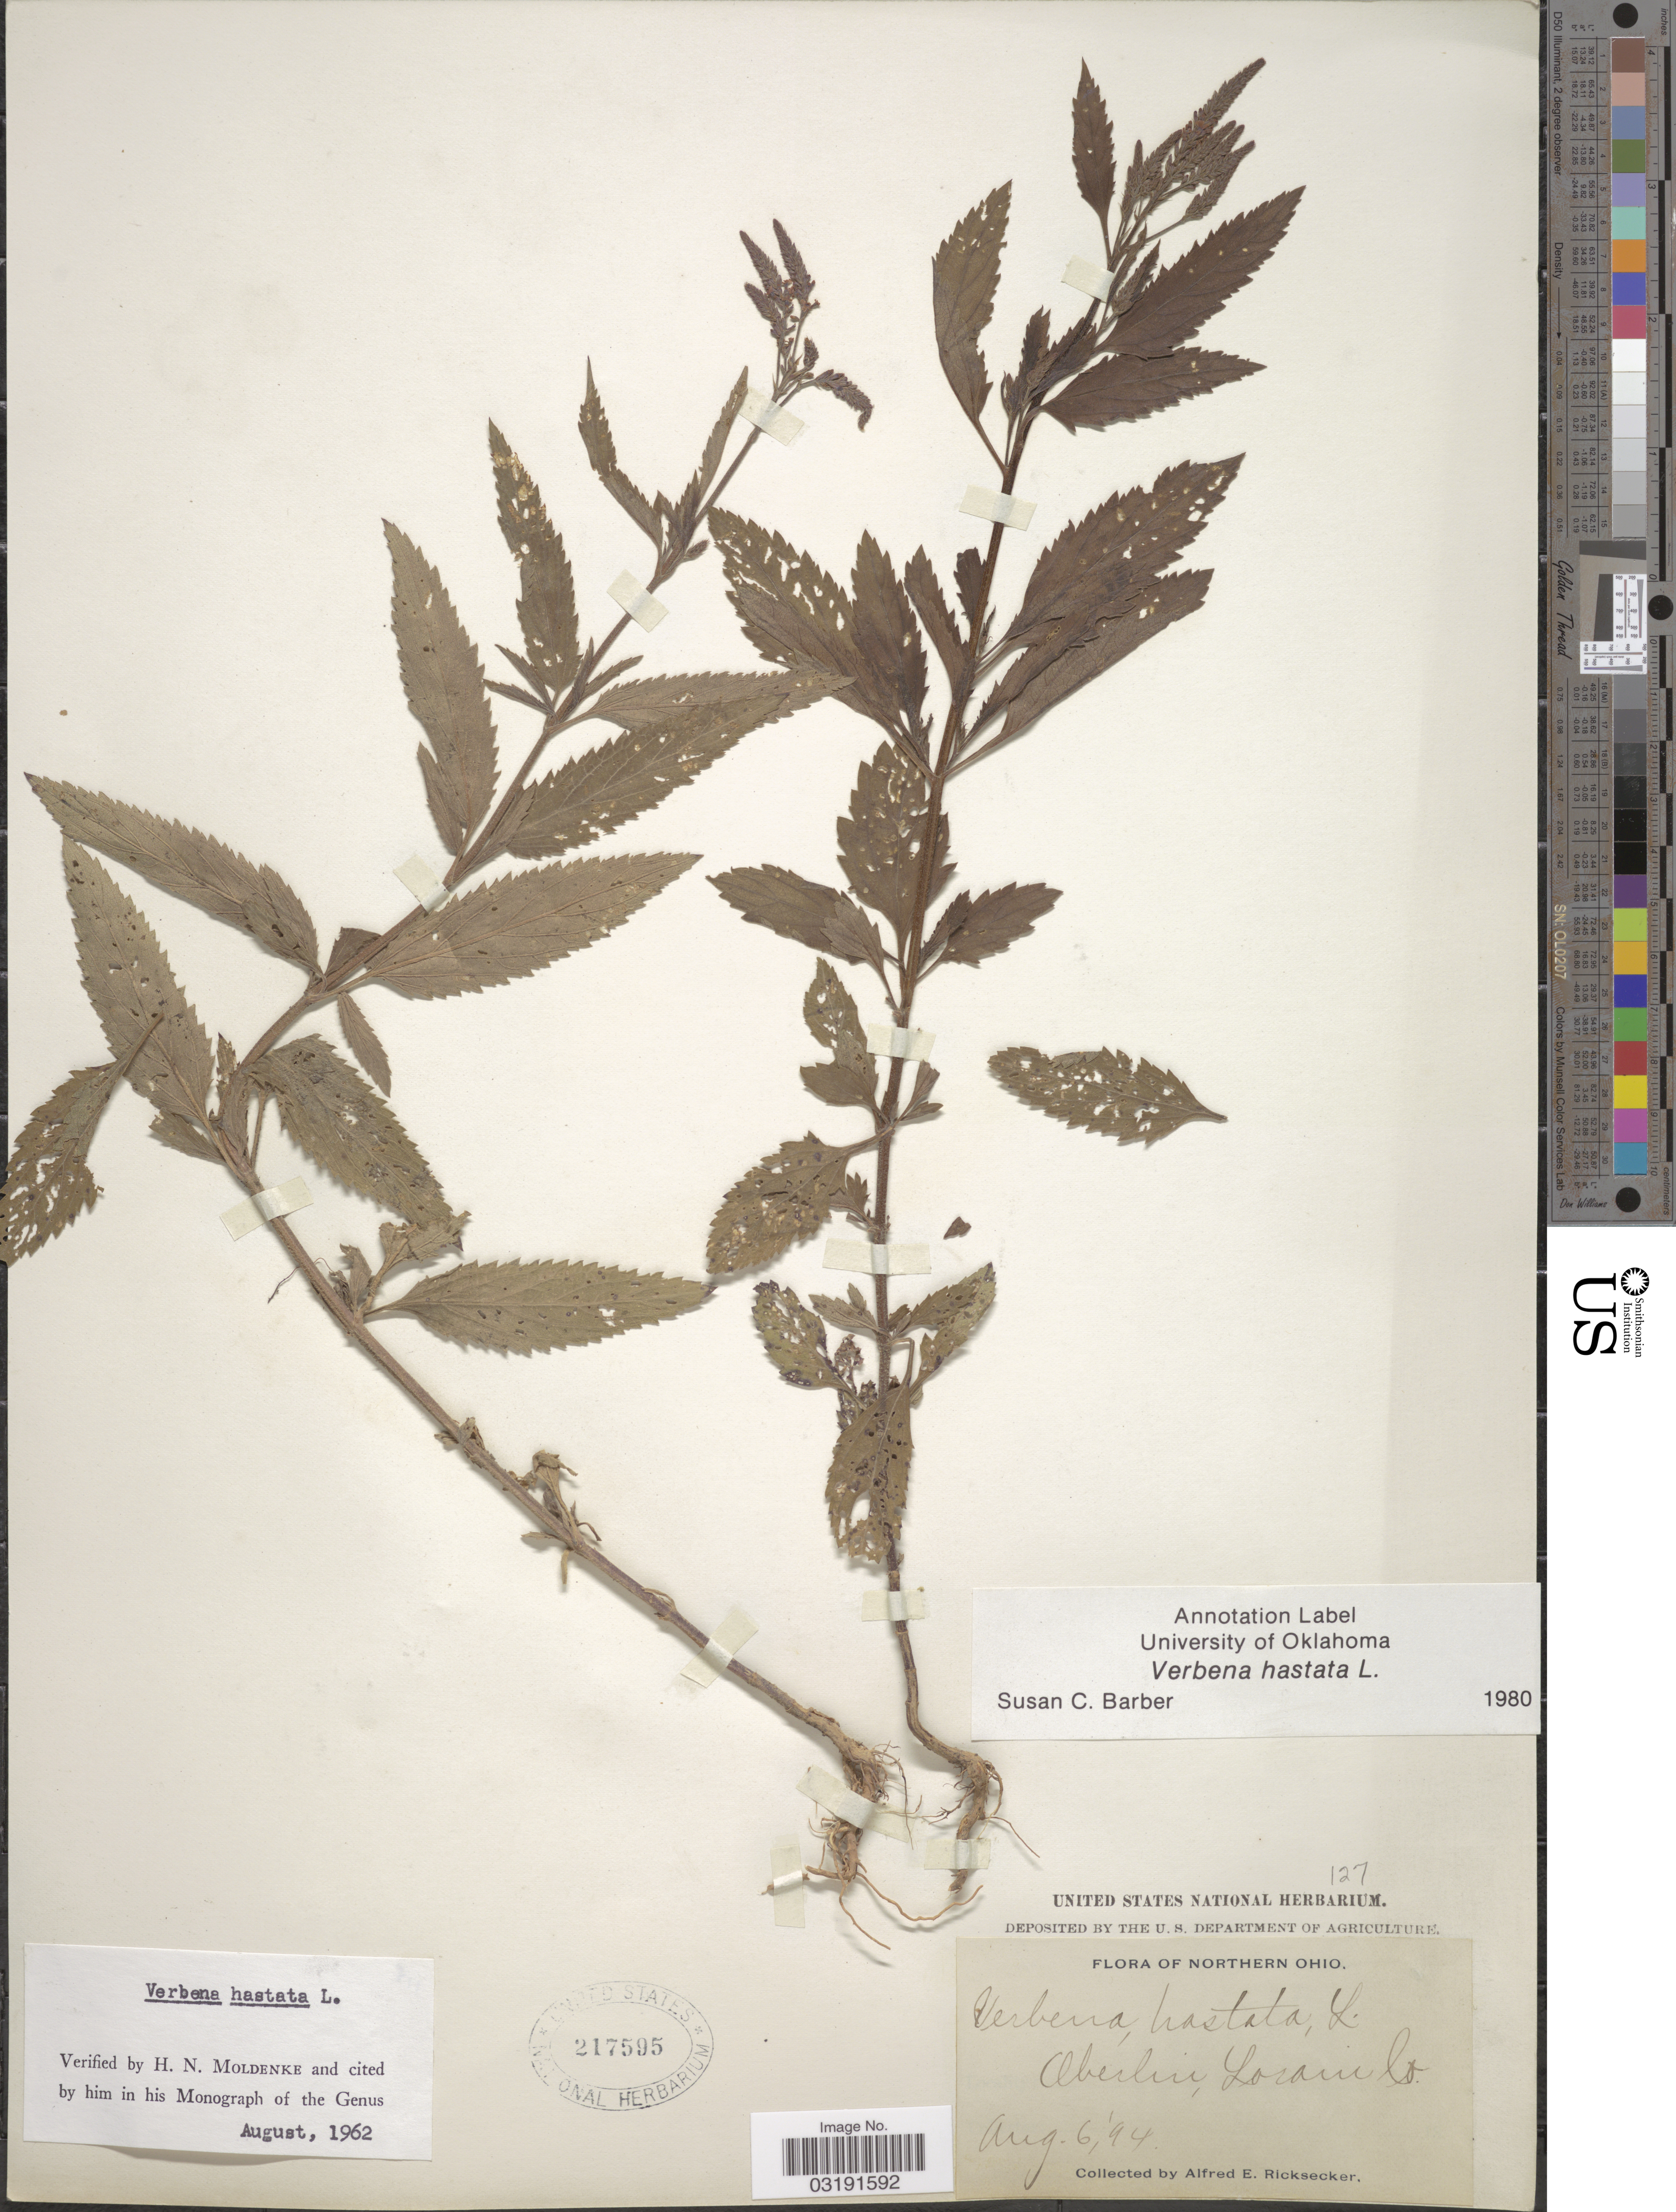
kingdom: Plantae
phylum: Tracheophyta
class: Magnoliopsida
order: Lamiales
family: Verbenaceae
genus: Verbena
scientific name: Verbena hastata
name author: L.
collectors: A. E. Ricksecker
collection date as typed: Transcribed d/m/y: 6/8/94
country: United States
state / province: Ohio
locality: Northern Ohio, Oberlin, Lorain Co.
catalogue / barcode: US 217595